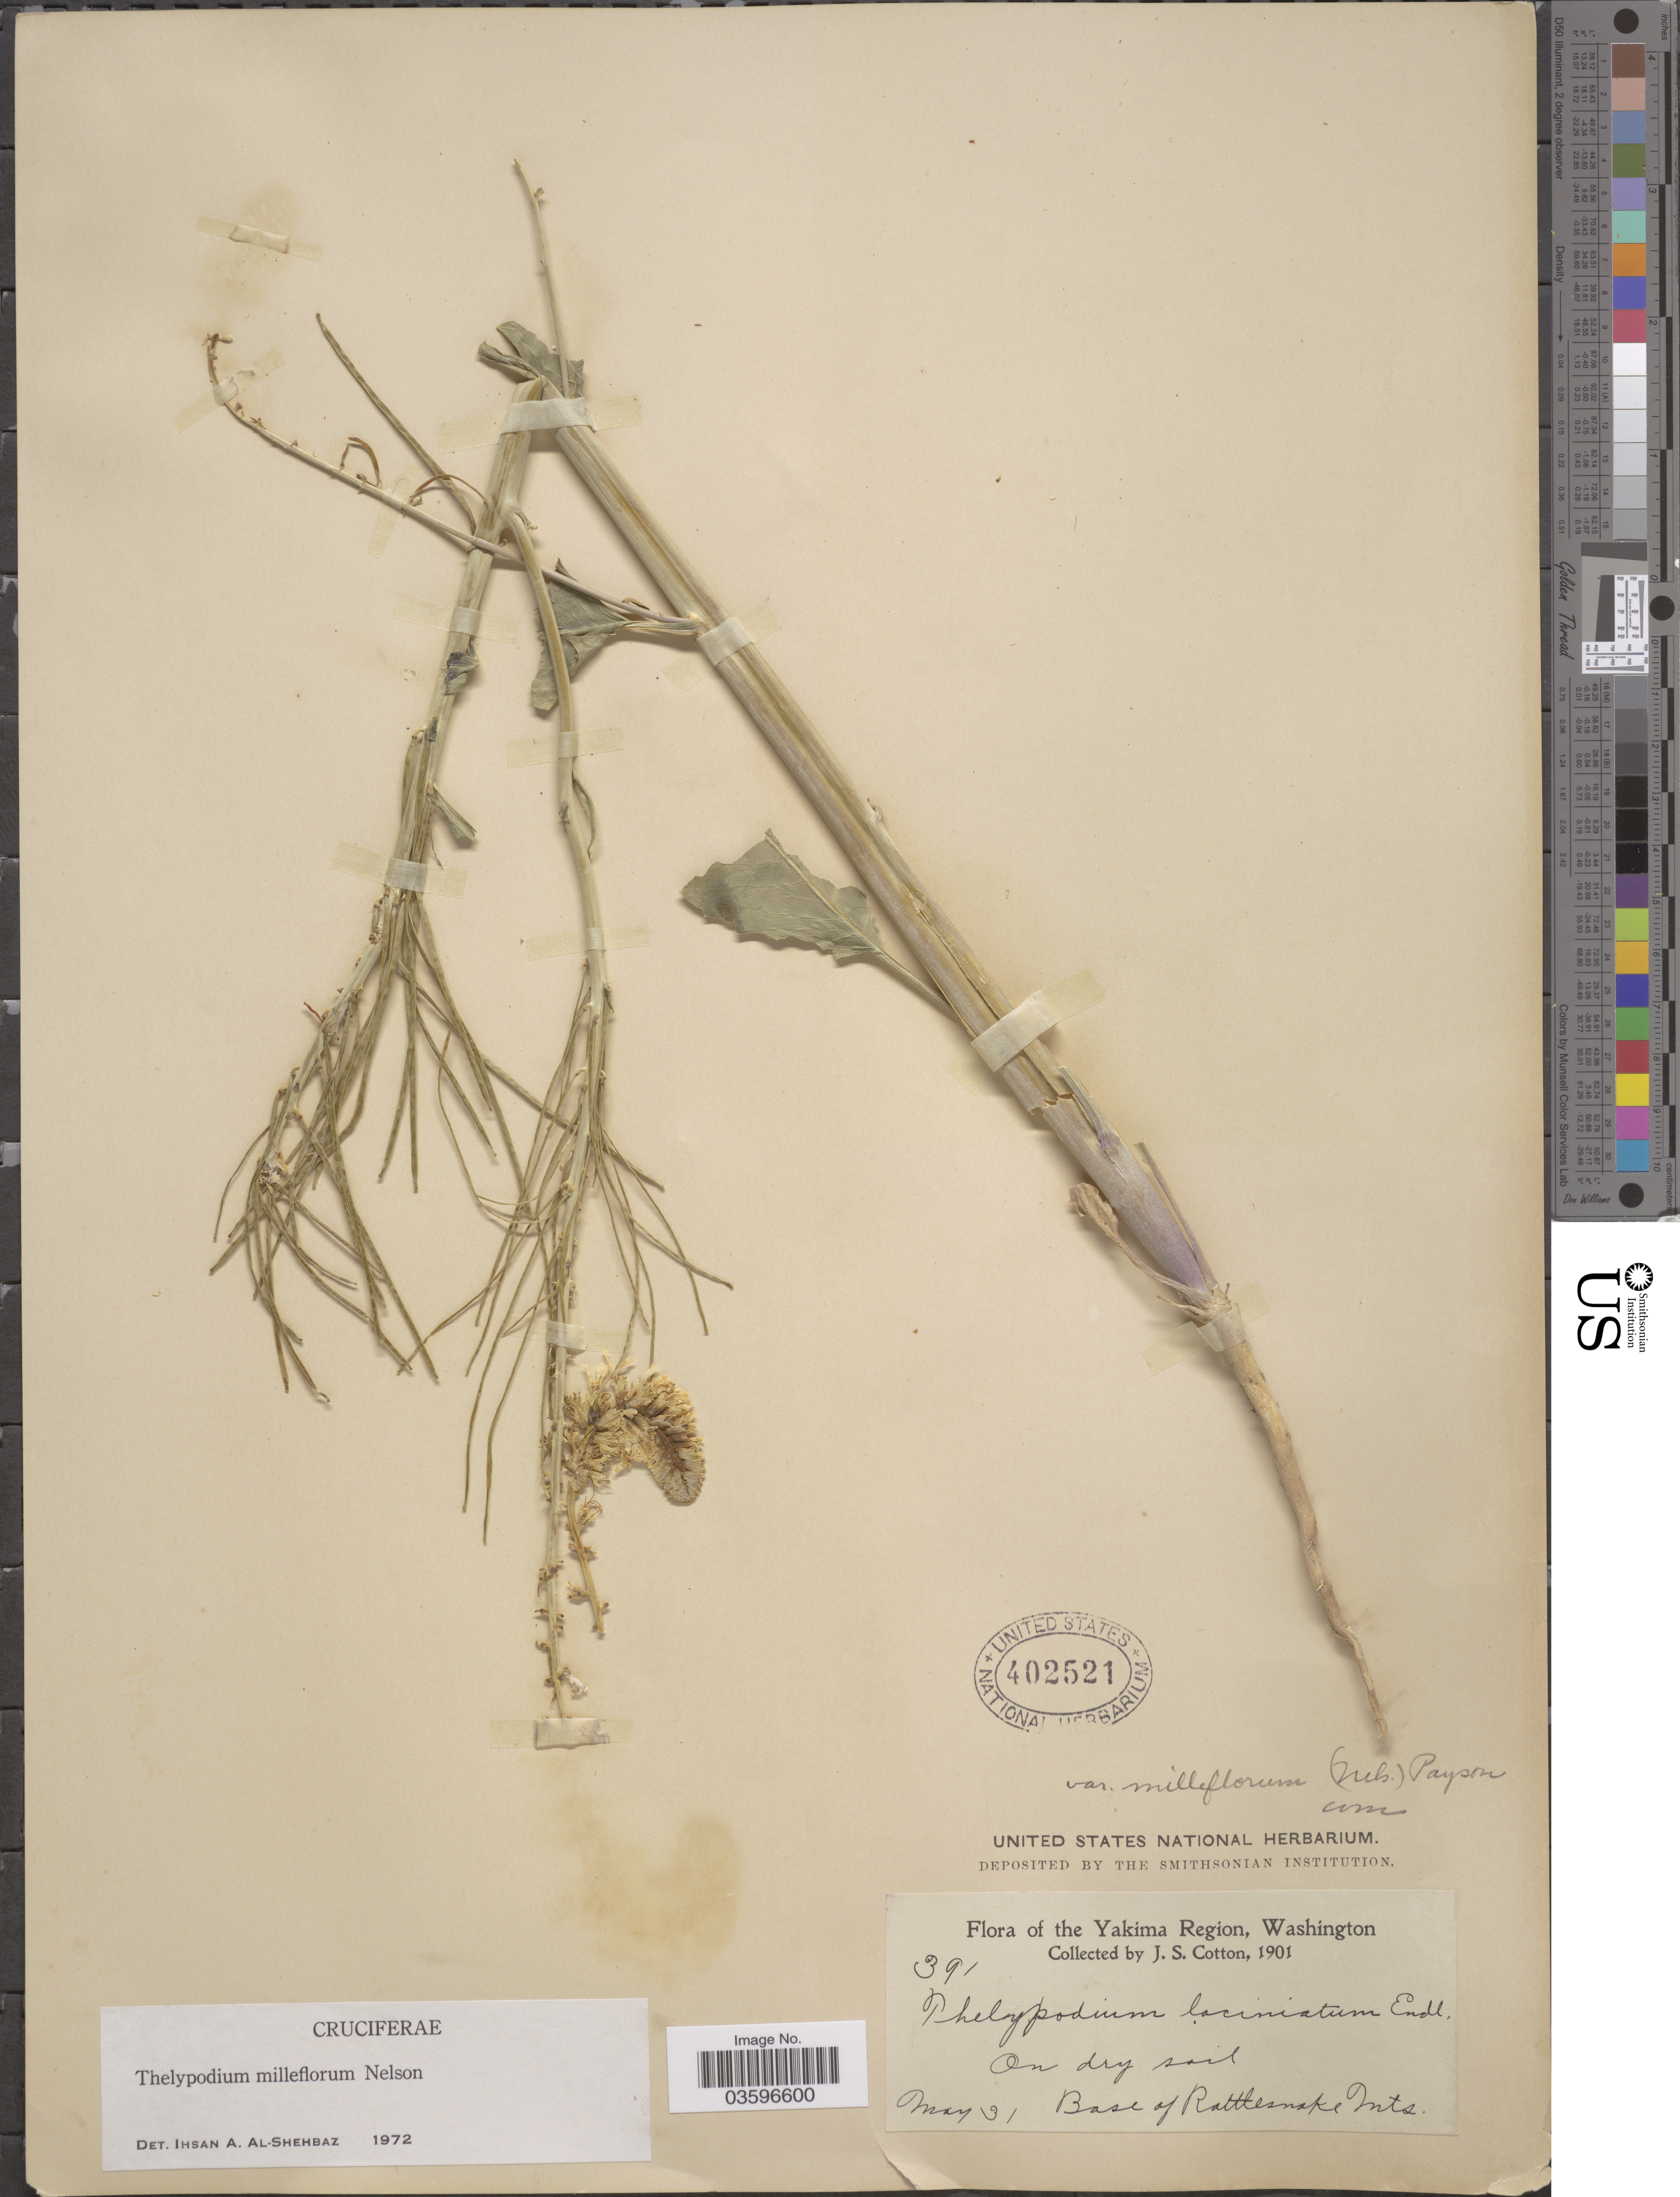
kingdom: Plantae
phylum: Tracheophyta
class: Magnoliopsida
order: Brassicales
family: Brassicaceae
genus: Thelypodium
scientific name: Thelypodium milleflorum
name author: A. Nelson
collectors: J. S. Cotton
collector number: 391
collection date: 1901-05-31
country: United States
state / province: Washington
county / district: Yakima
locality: The Yakima Region, On dry soil. Base of Rattlesnake Mts.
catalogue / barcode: US 402521